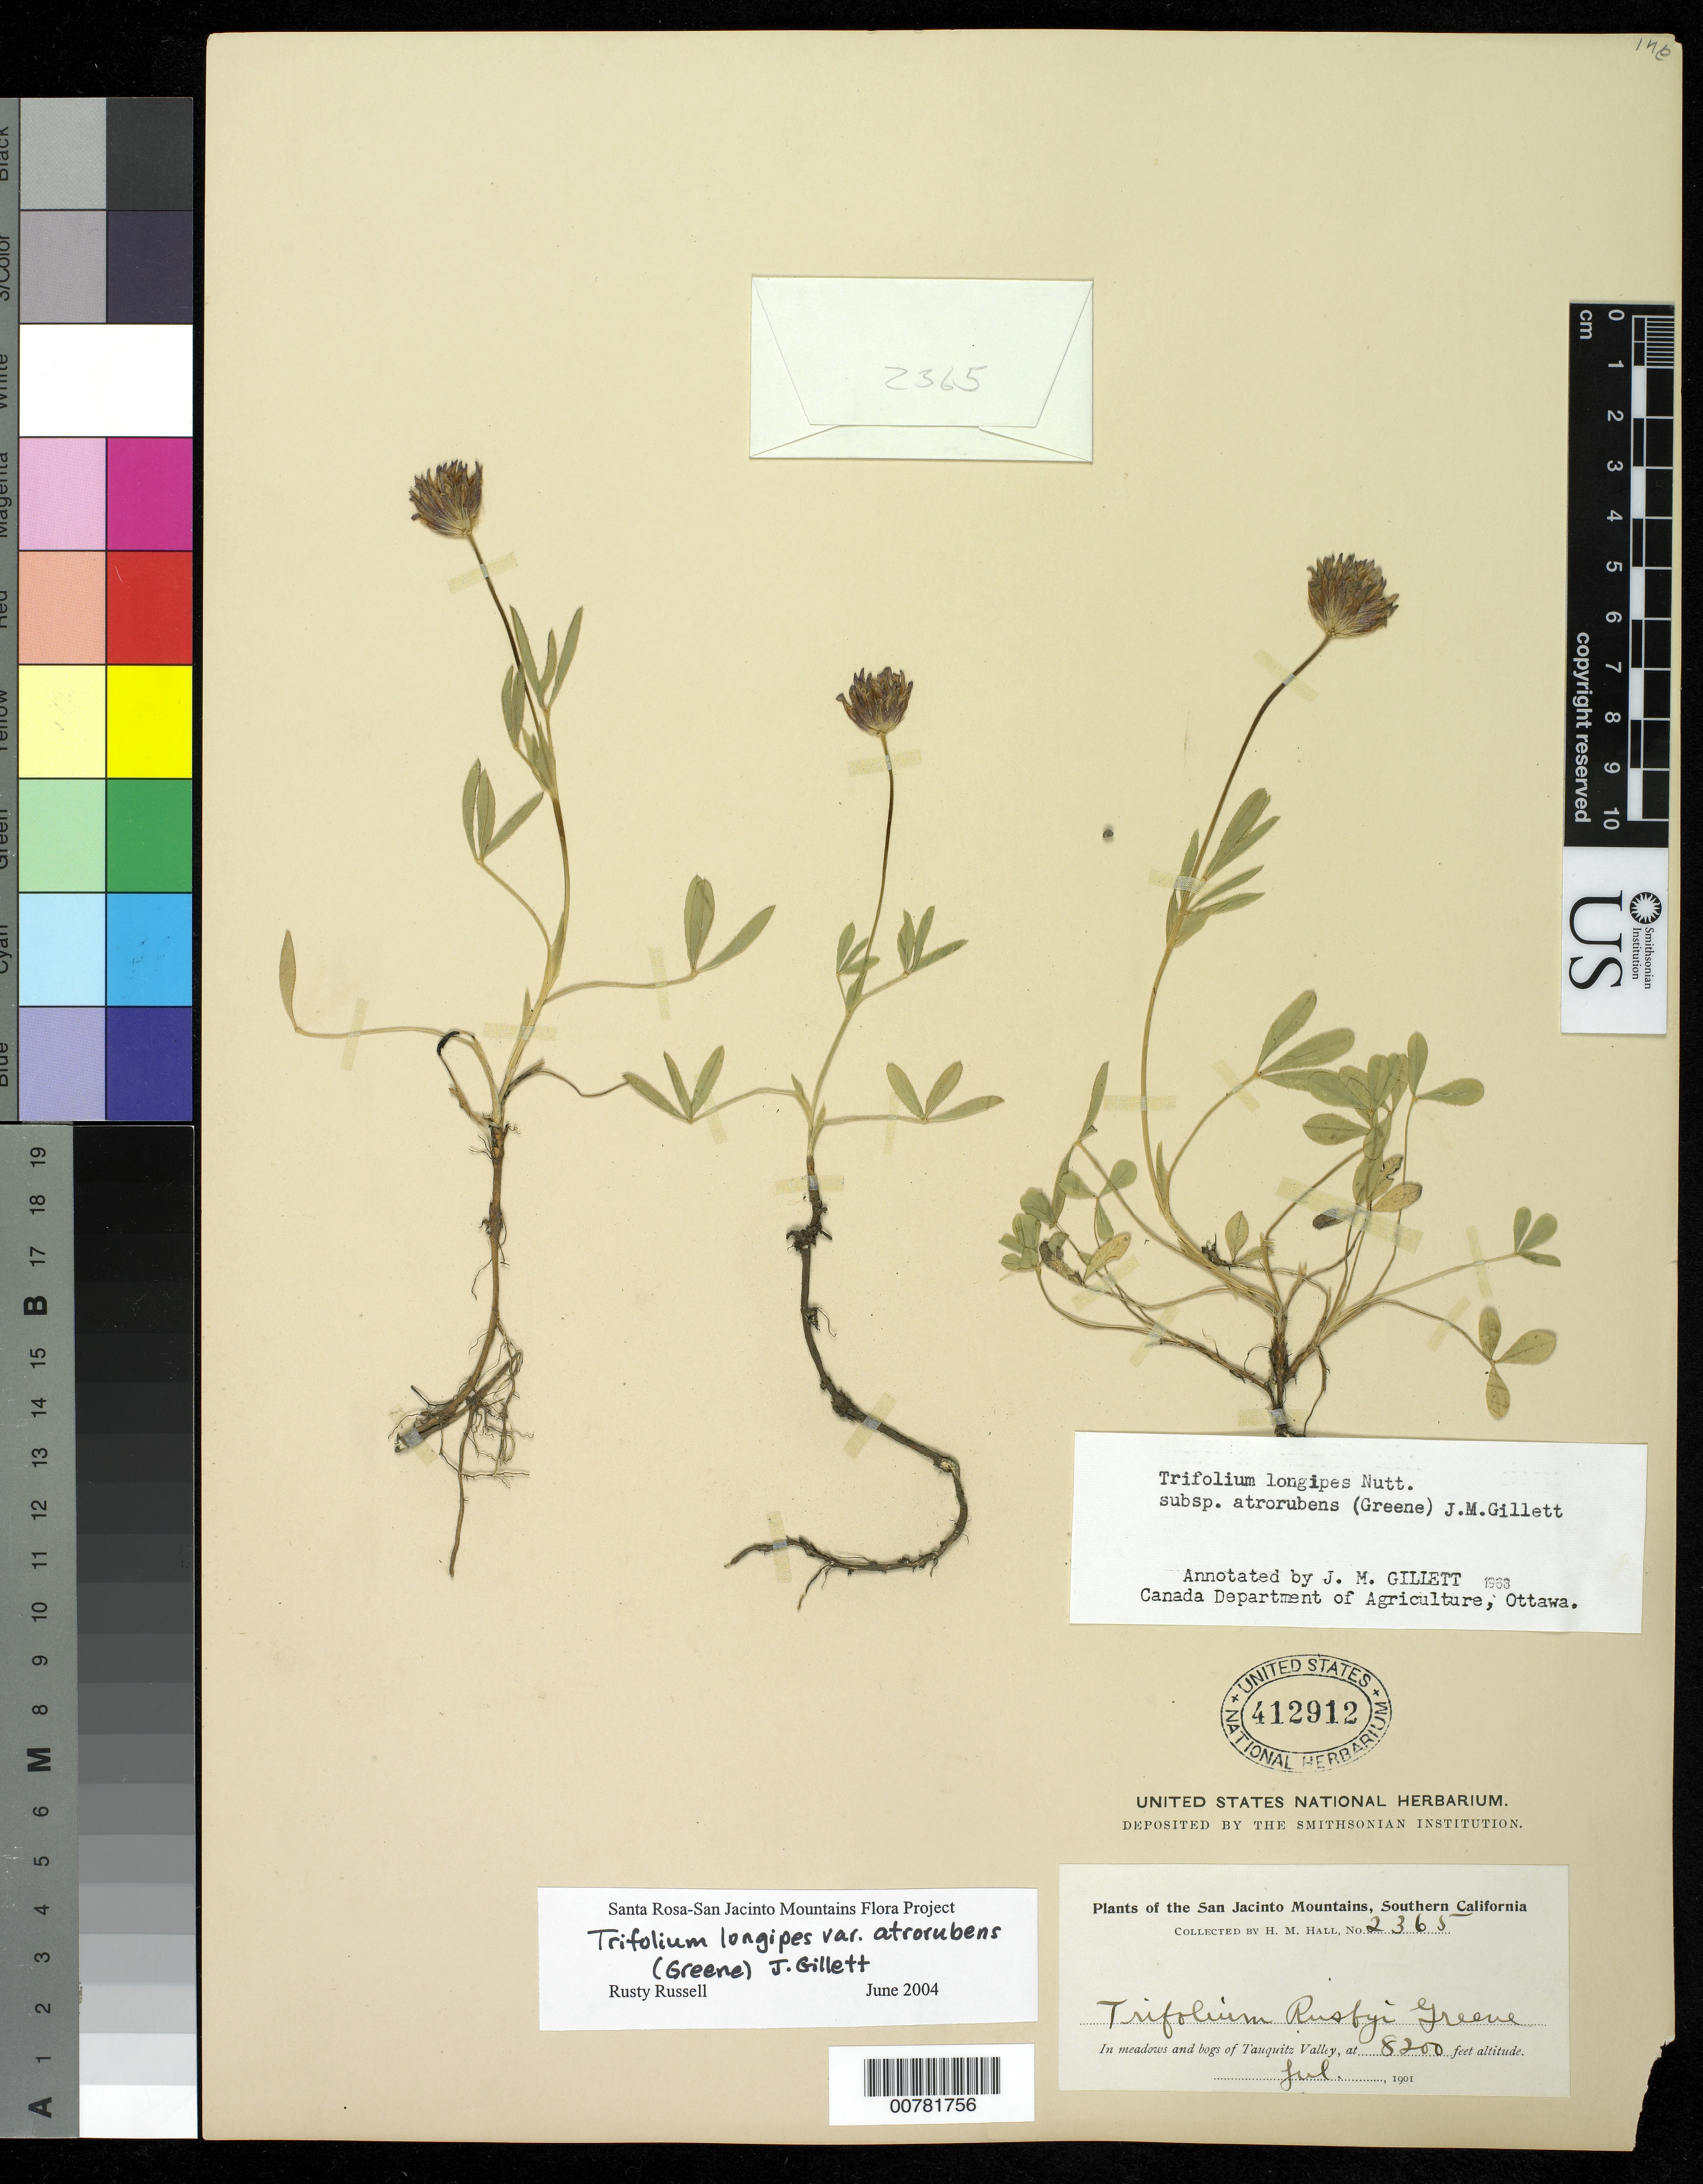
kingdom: Plantae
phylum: Tracheophyta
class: Magnoliopsida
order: Fabales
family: Fabaceae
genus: Trifolium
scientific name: Trifolium longipes subsp. atrorubens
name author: (Greene) J.M. Gillett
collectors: H. M. Hall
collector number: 2365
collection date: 1901-07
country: United States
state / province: California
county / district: Riverside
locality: The San Jacinto Mountains, Southern California, In meadows and bogs of Tauquitz Valley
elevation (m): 2499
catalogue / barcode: US 412912